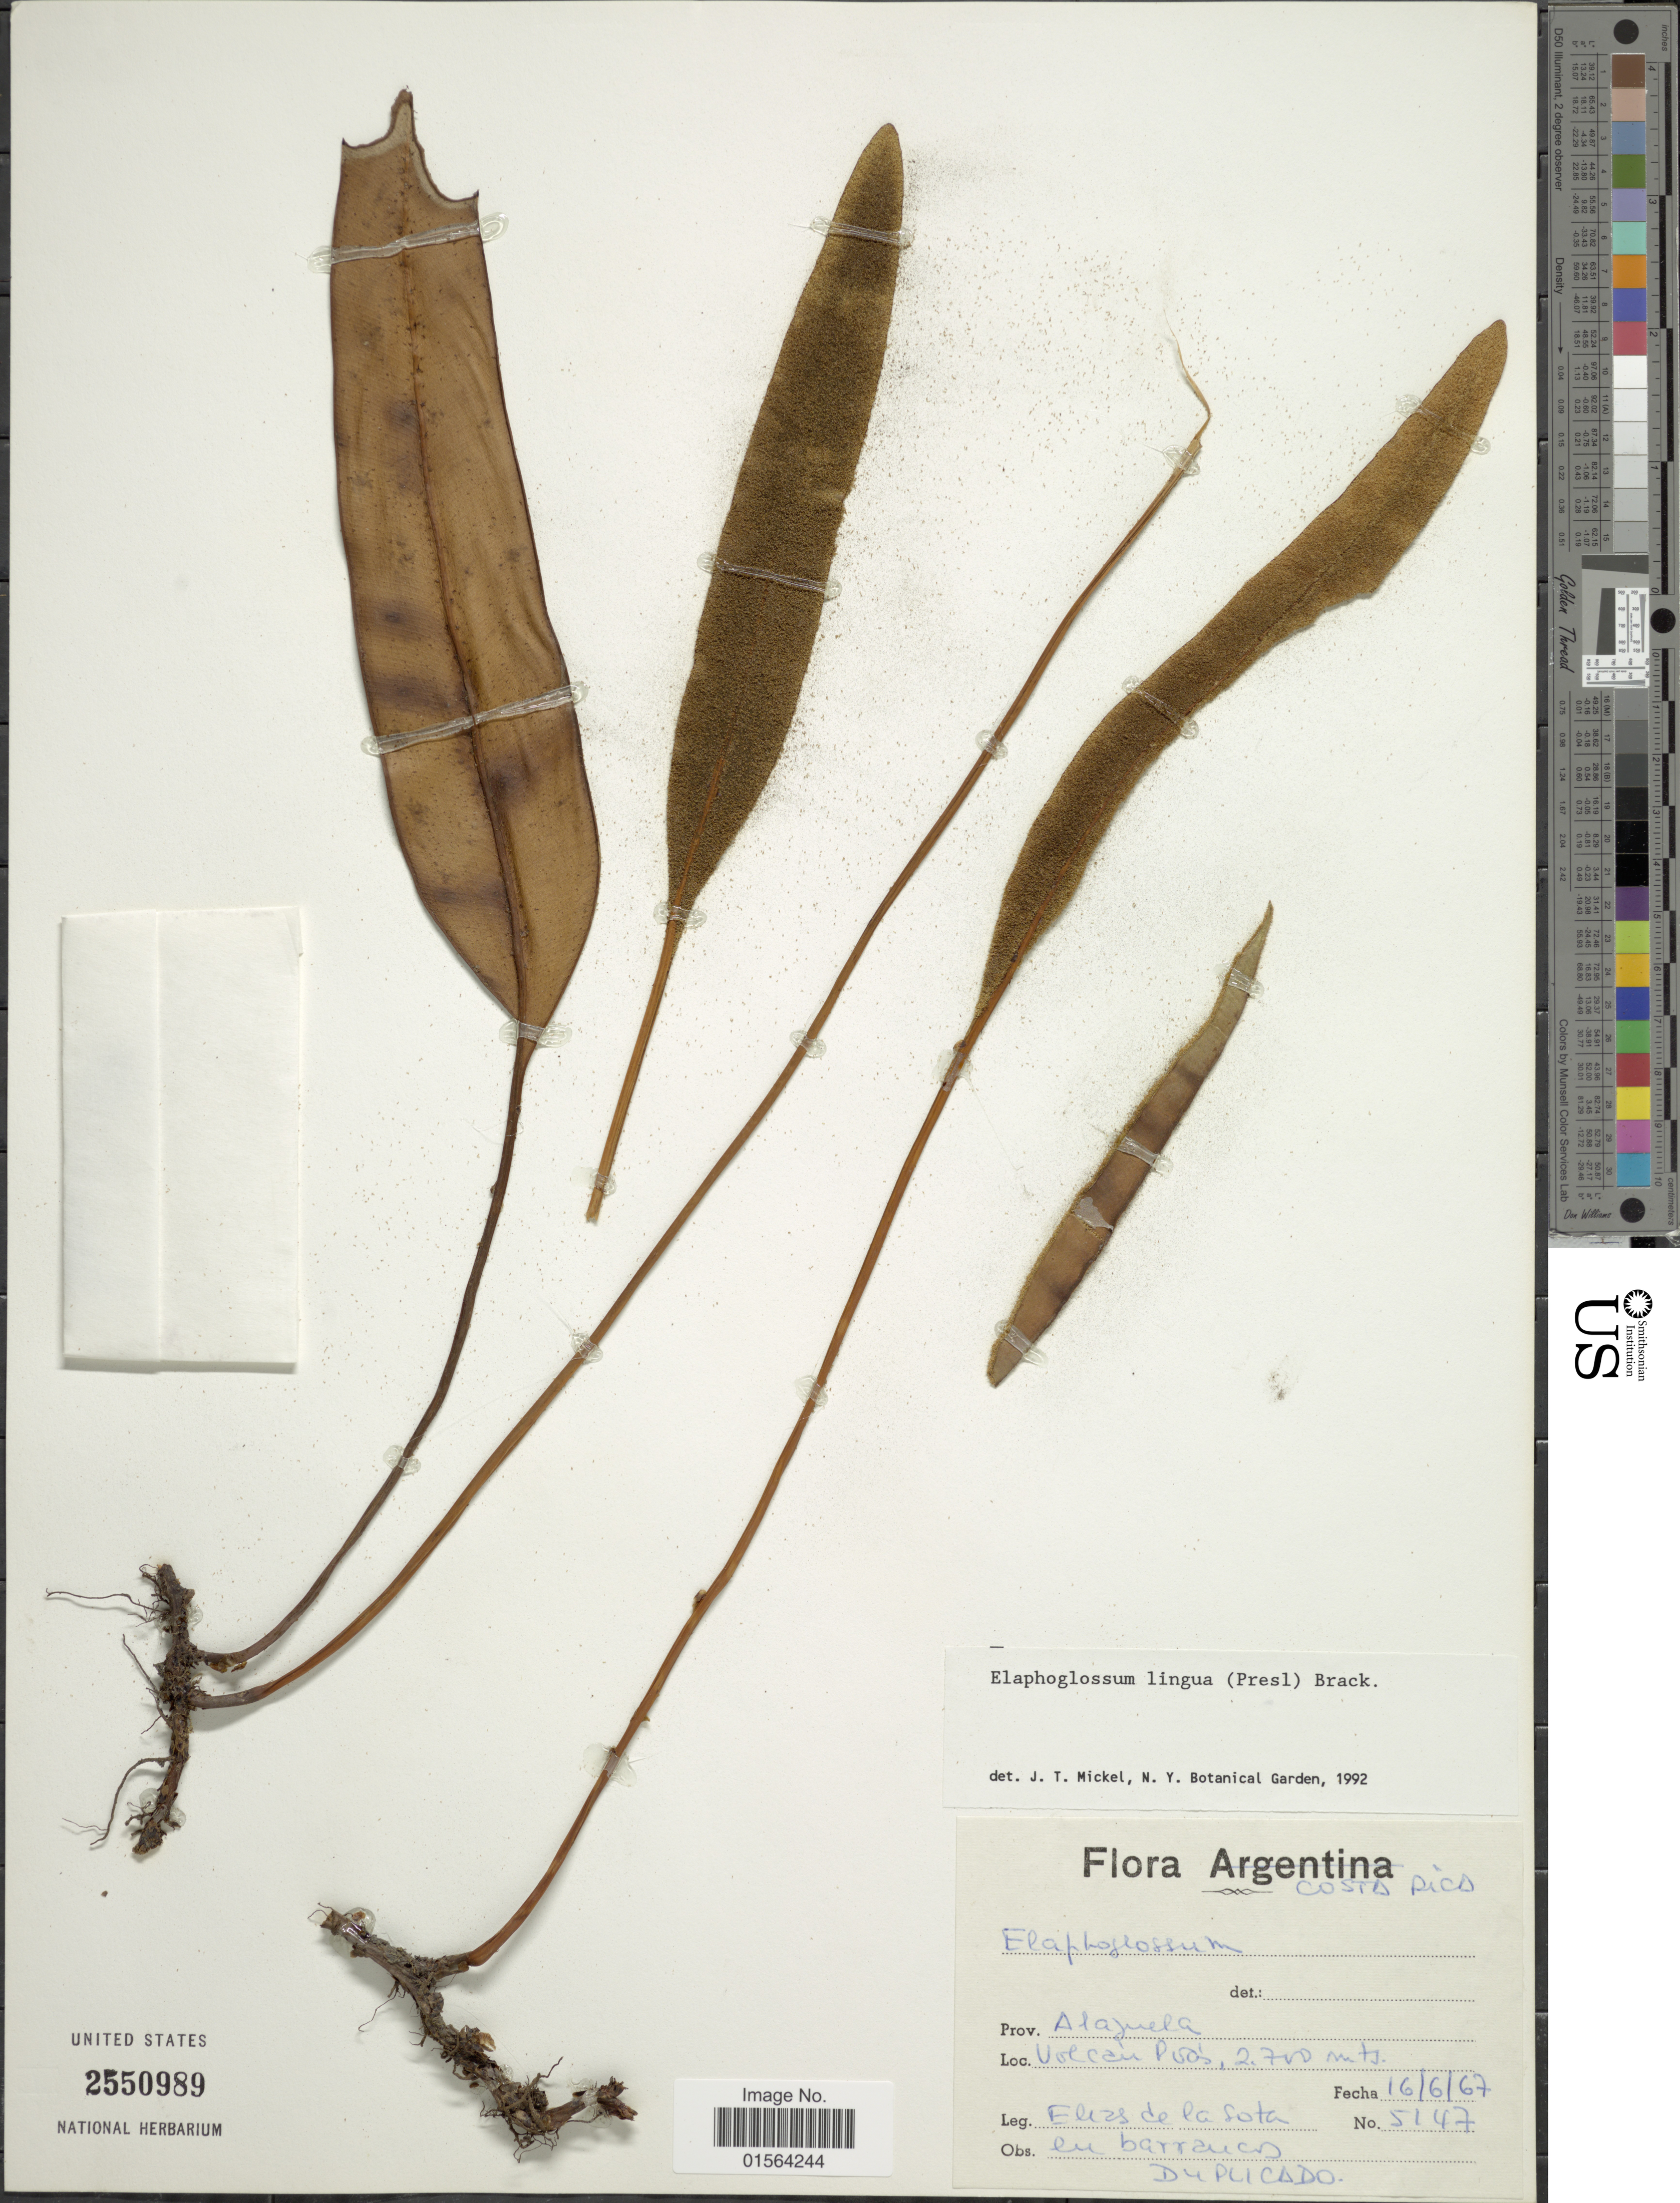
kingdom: Plantae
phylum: Tracheophyta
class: Polypodiopsida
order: Polypodiales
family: Dryopteridaceae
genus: Elaphoglossum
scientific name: Elaphoglossum lingua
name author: (C. Presl) Brack.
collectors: E. R. de la Sota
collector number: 5147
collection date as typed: Transcribed d/m/y: 16/6/67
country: Costa Rica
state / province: Alajuela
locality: Prov. Alajuela, Volcan Poas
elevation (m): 2700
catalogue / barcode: US 2550989